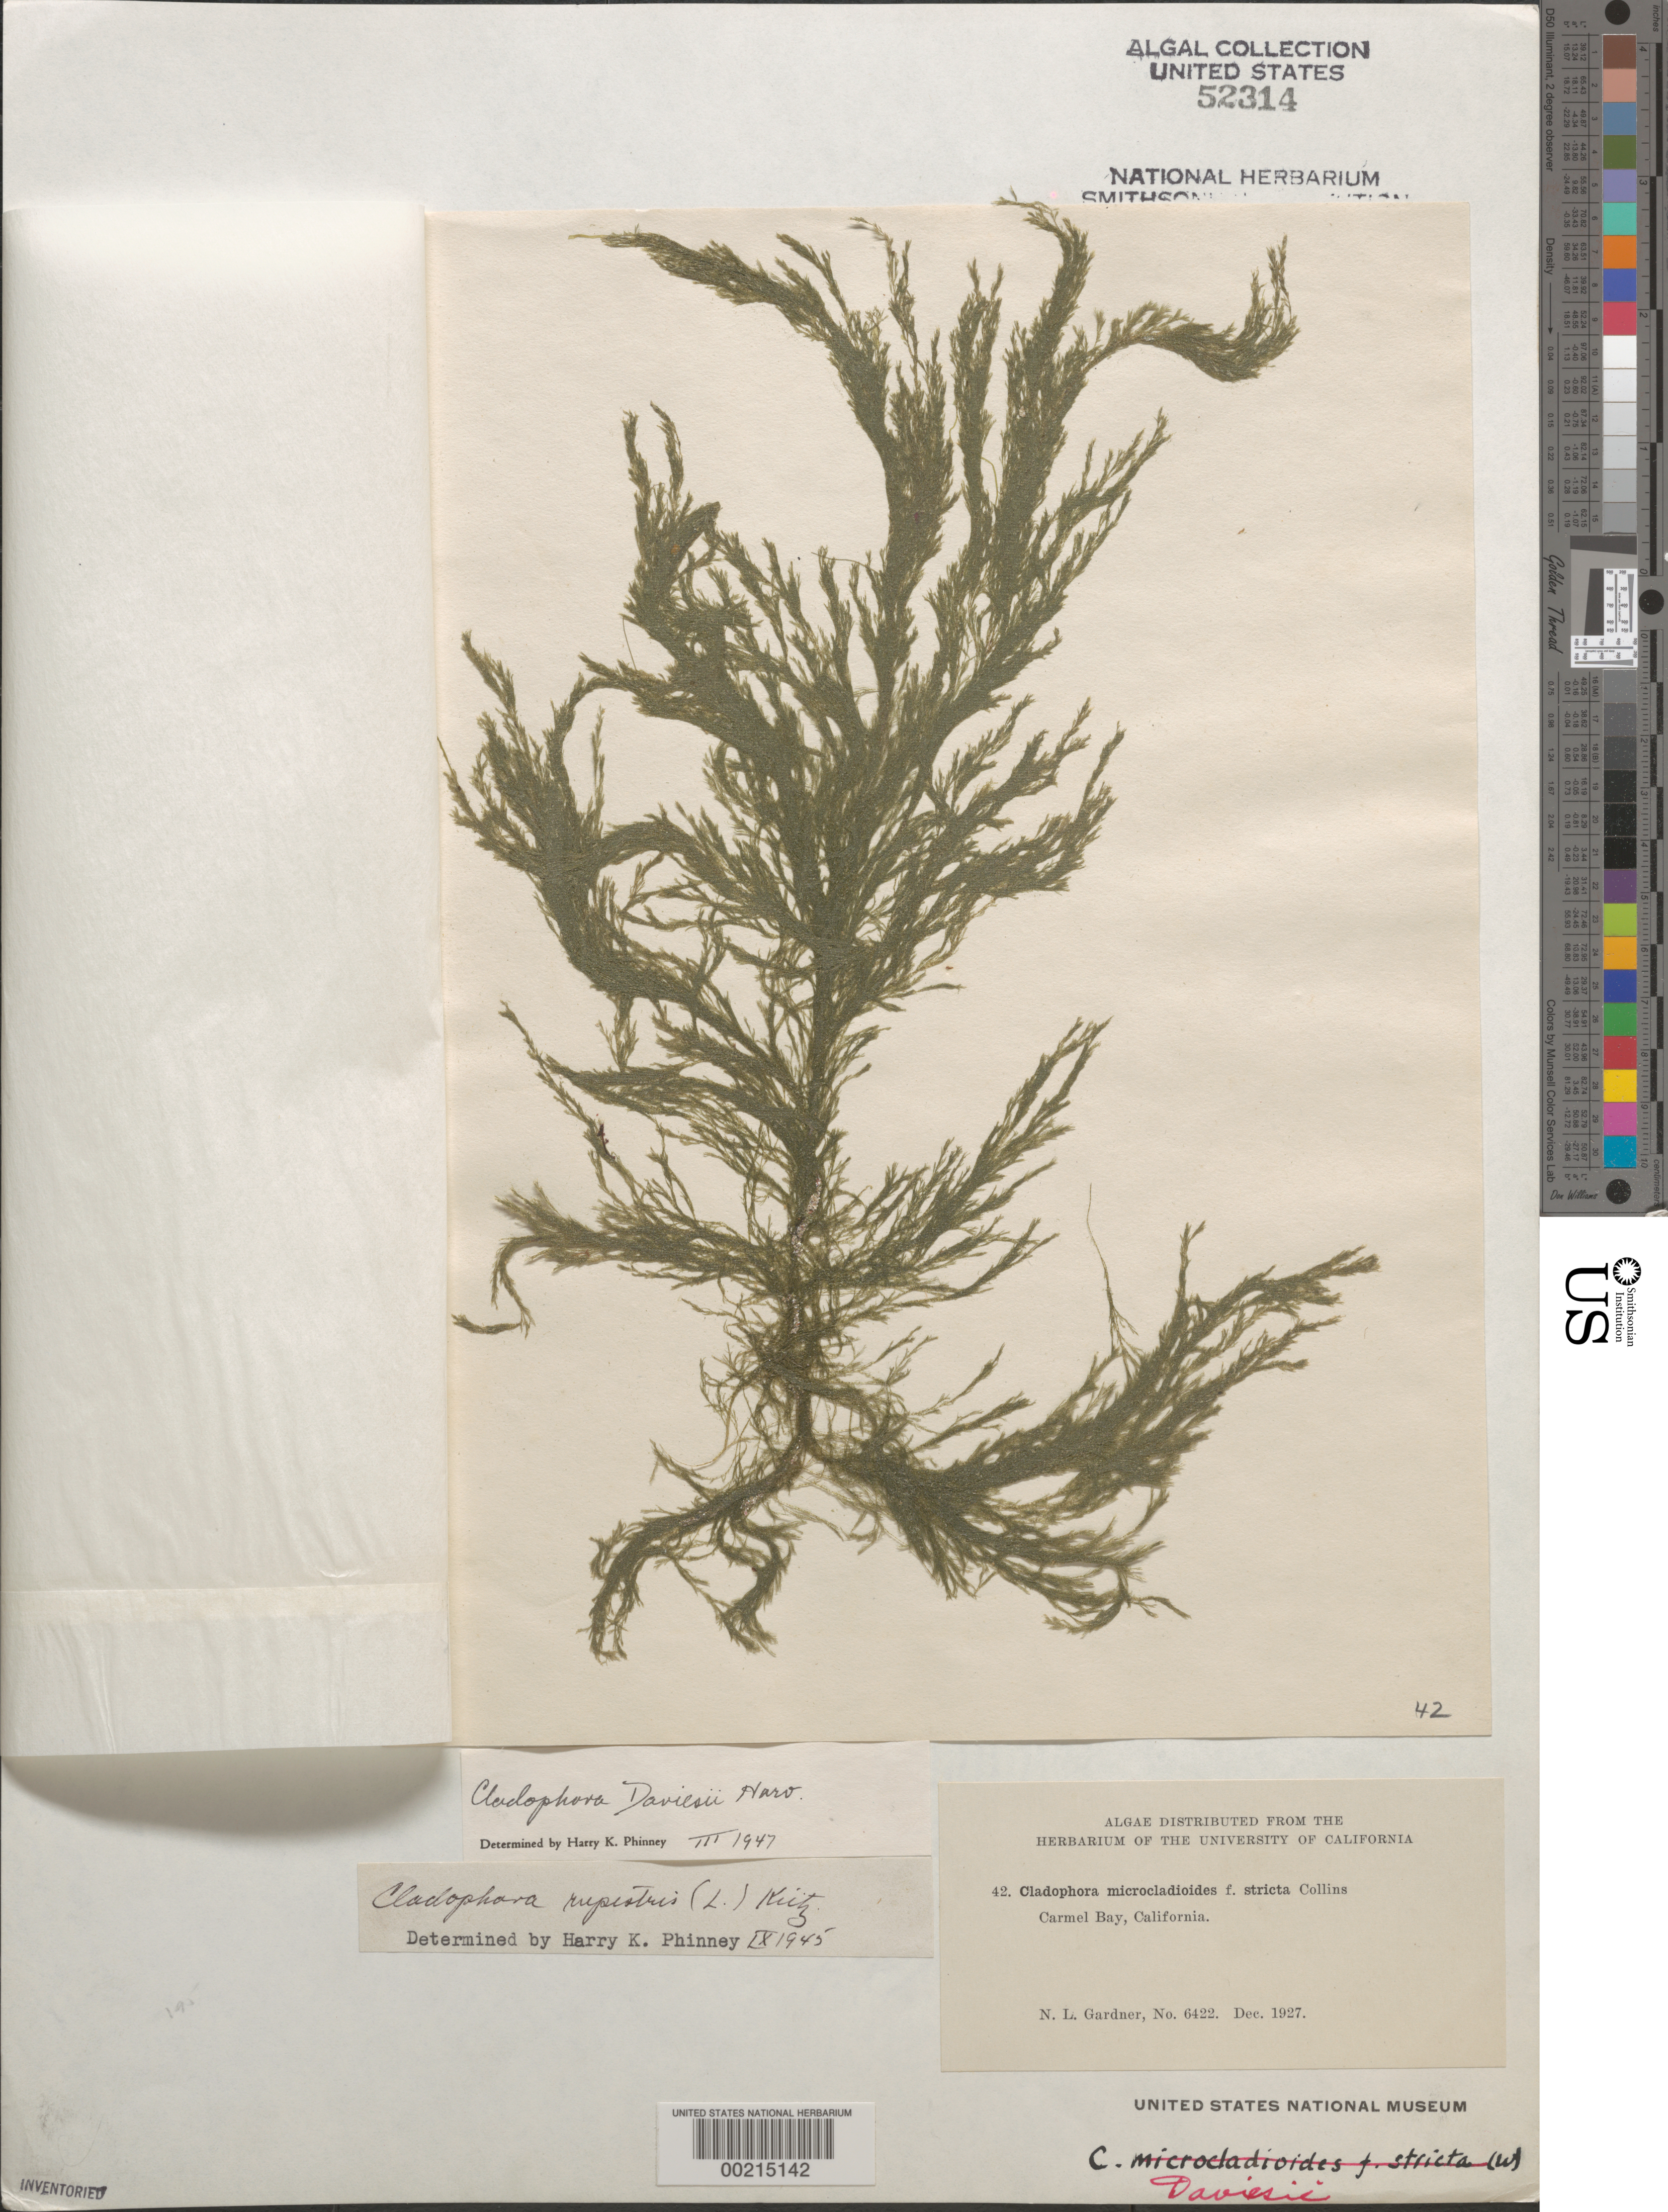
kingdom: Plantae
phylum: Chlorophyta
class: Ulvophyceae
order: Cladophorales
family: Cladophoraceae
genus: Cladophora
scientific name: Cladophora daviesii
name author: Harv.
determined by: Phinney, H. K.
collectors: N. Gardner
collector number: NLG 6422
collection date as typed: Dec 1927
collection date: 1927-12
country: United States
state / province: California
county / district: Monterey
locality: Carmel Bay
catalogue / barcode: US 52314